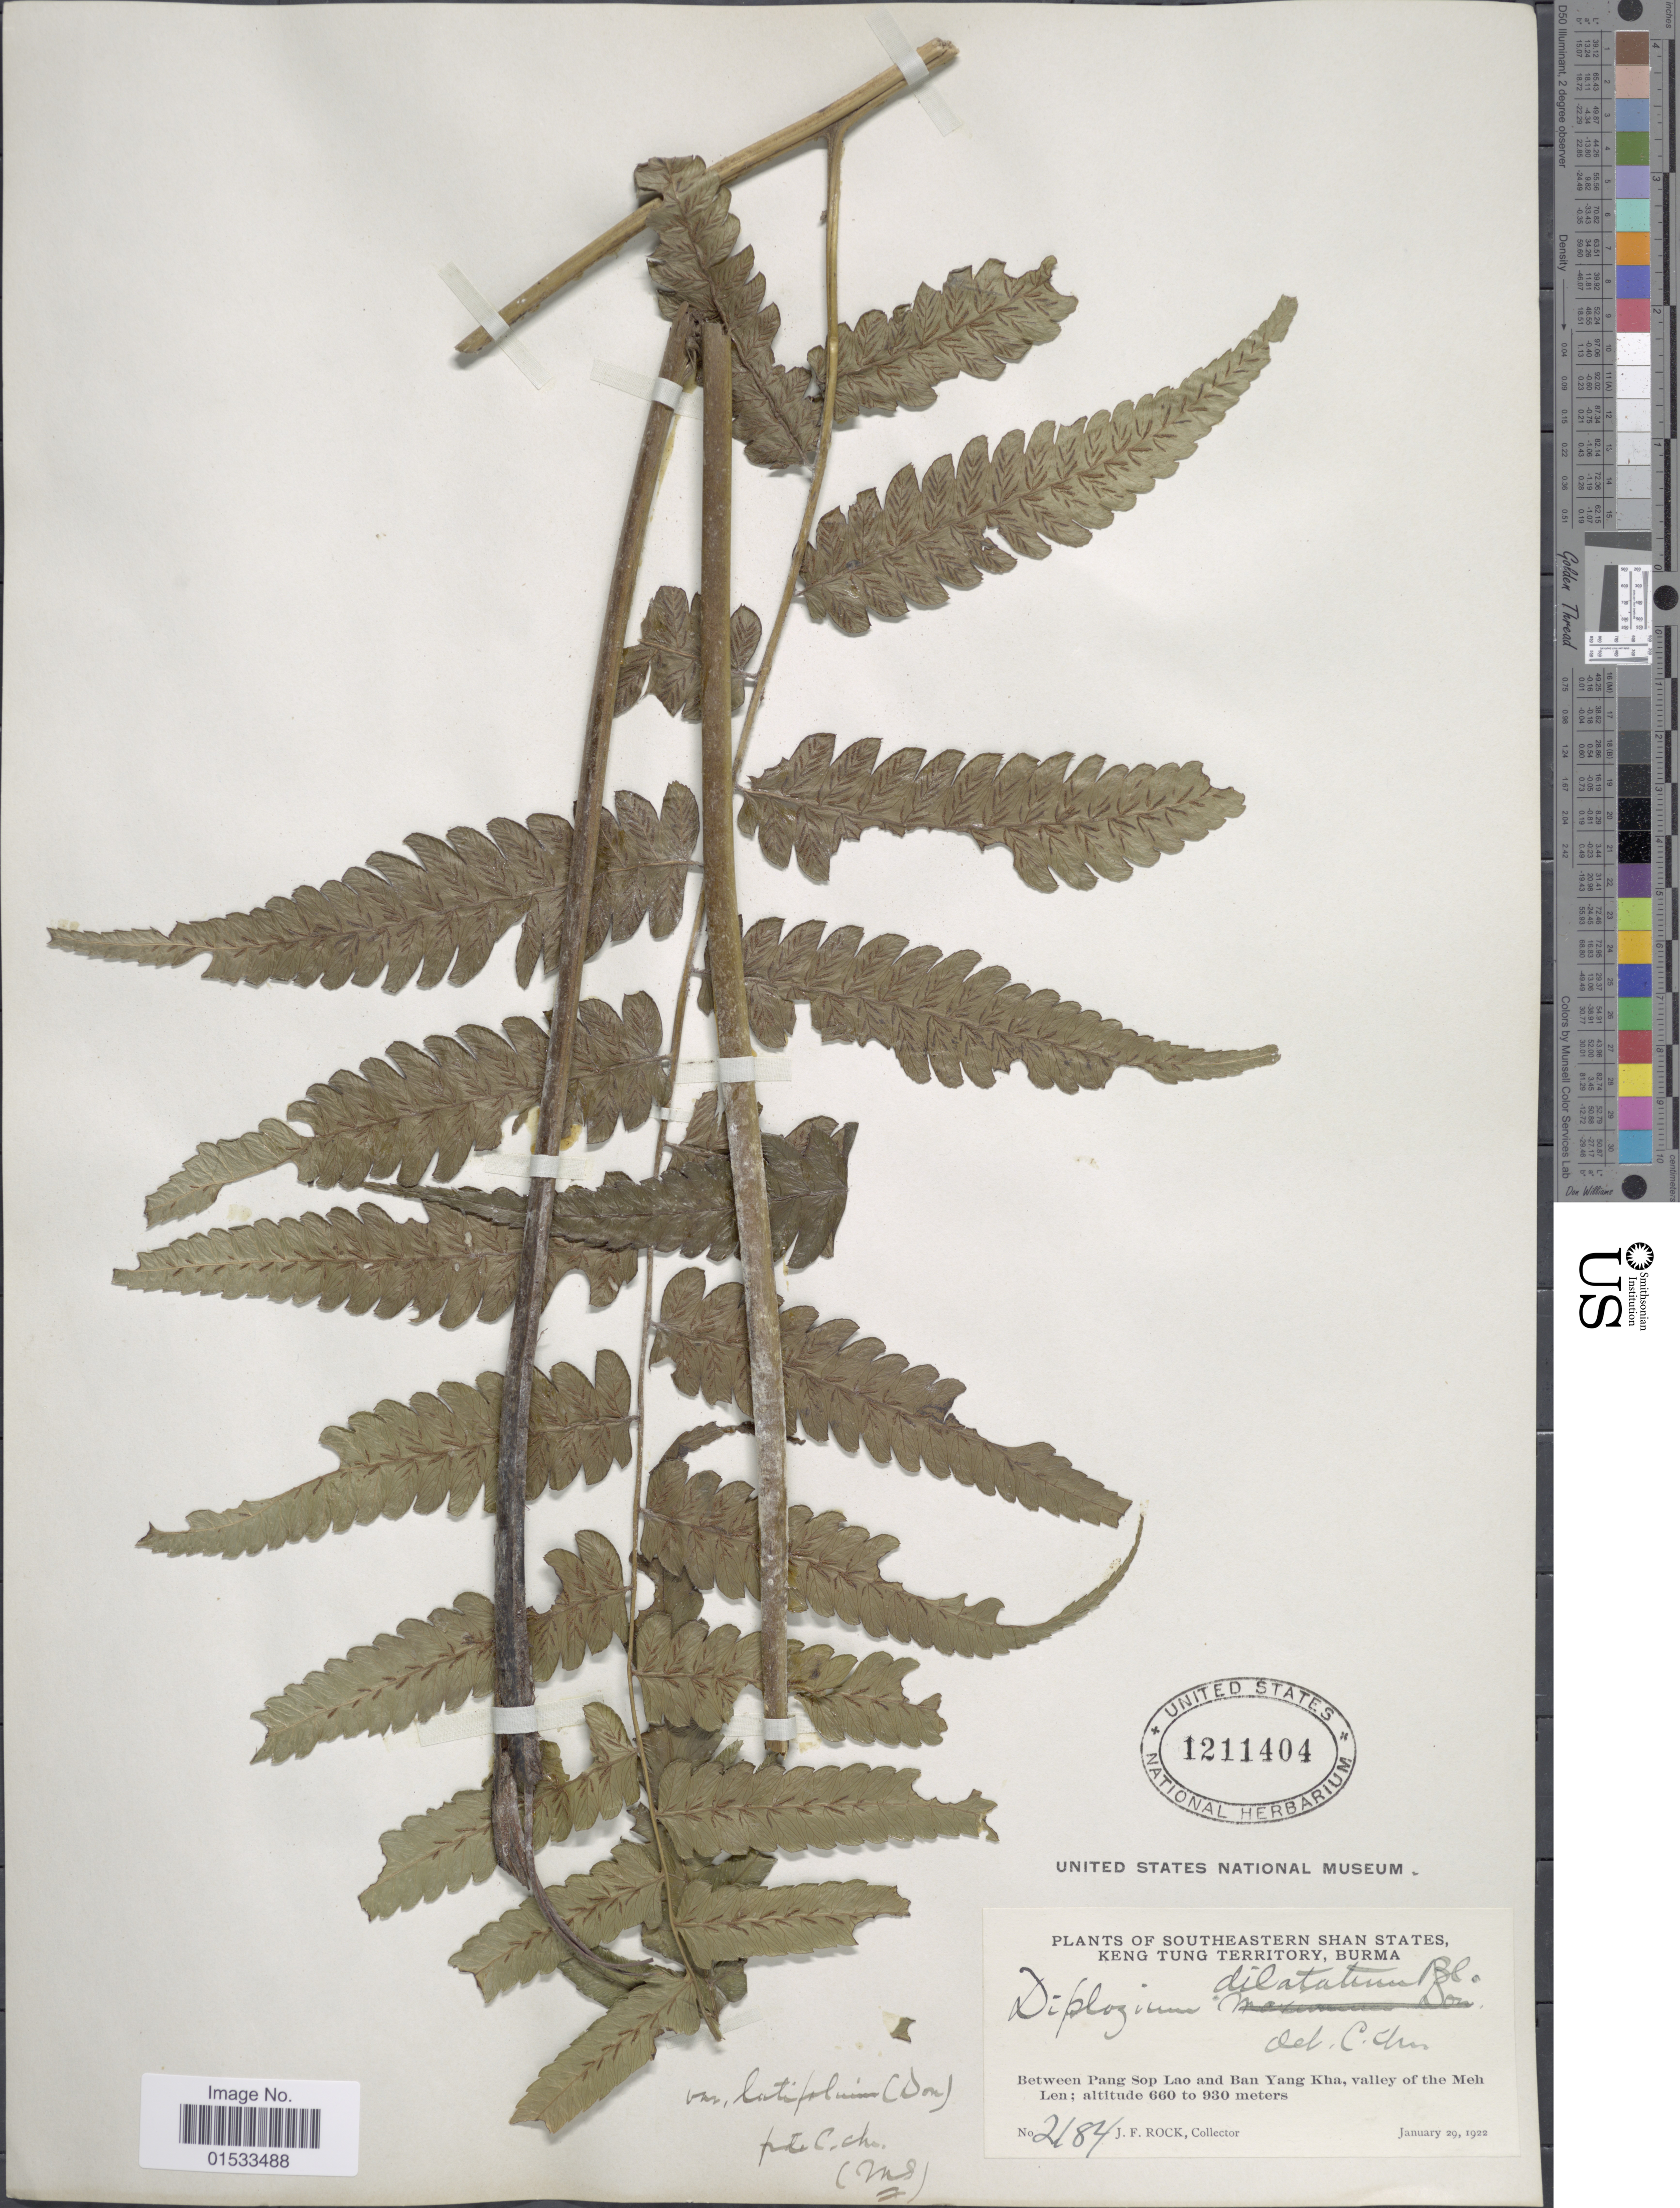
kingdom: Plantae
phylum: Tracheophyta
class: Polypodiopsida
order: Polypodiales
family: Athyriaceae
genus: Diplazium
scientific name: Diplazium dilatatum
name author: Blume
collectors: J. Rock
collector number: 2184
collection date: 1922-01-29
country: Myanmar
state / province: Shan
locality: Southeastern Shan States, Ken Tung Terriotory, Burma, between Pang Sop Lao and Ban Yang Kha, valley of the Meh Len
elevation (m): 660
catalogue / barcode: US 1211404